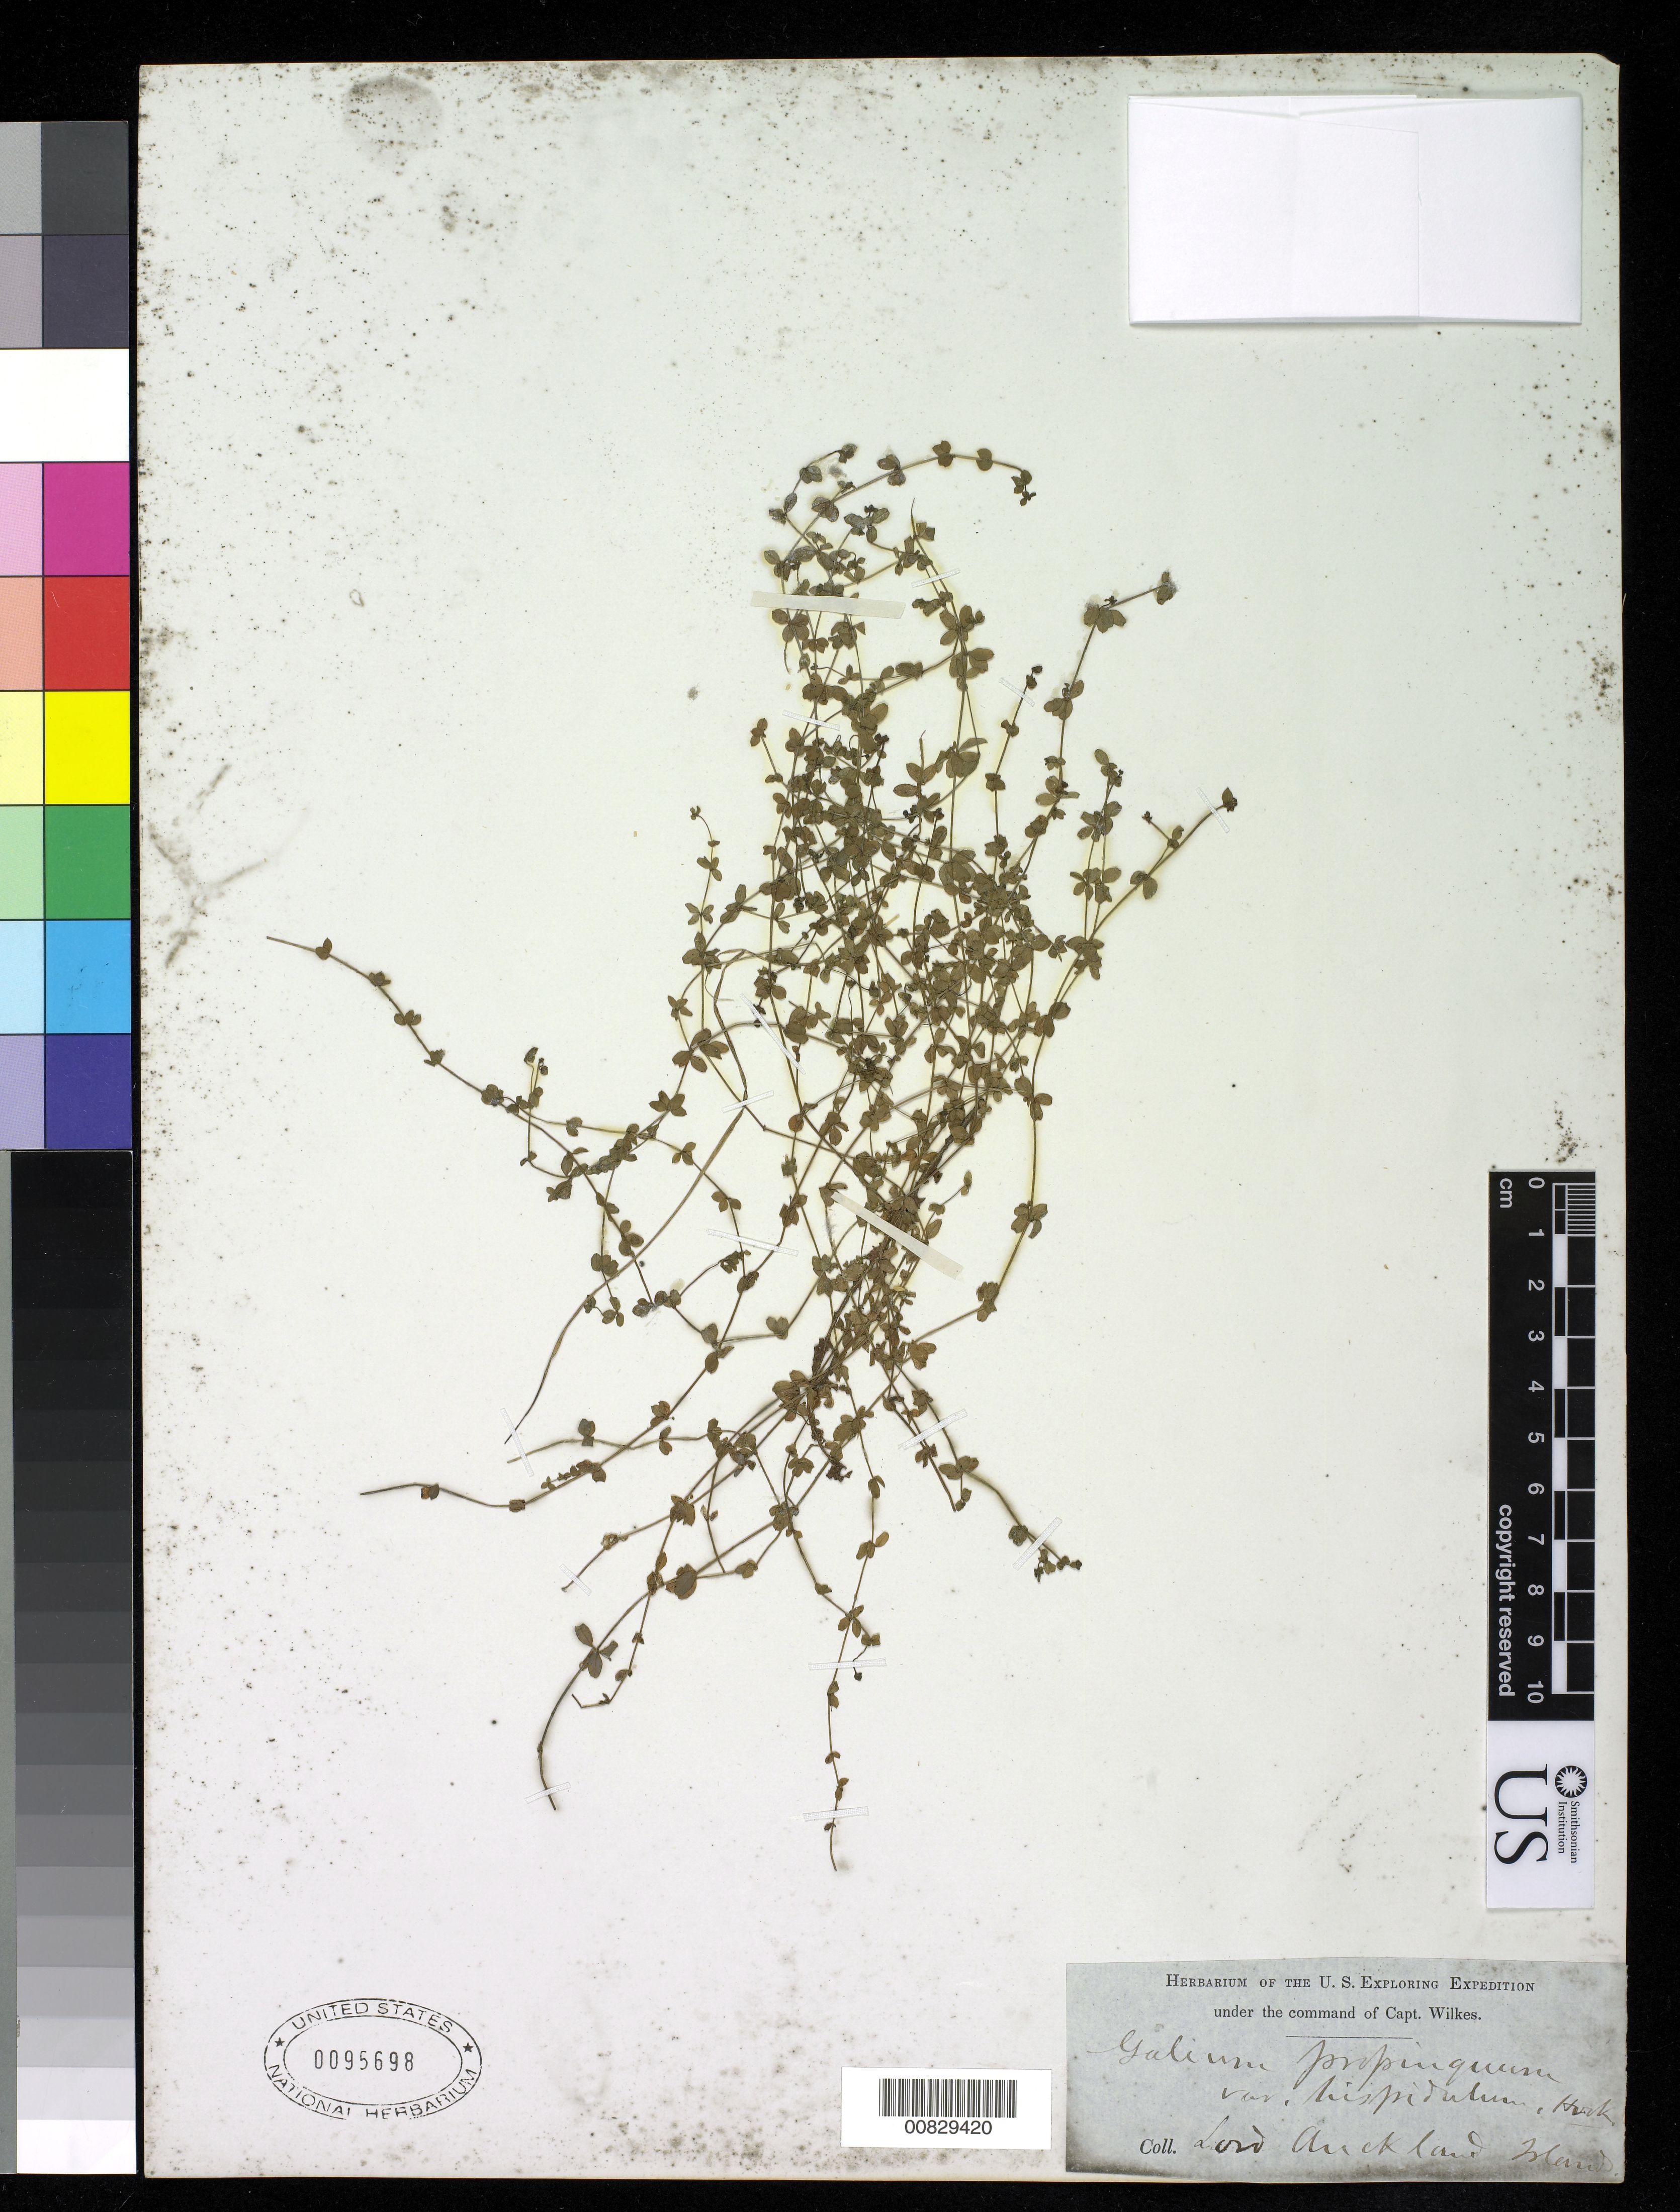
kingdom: Plantae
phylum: Tracheophyta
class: Magnoliopsida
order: Gentianales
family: Rubiaceae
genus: Galium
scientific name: Galium propinquum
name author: A. Cunn.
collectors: Wilkes Explor. Exped.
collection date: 1838/1842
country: New Zealand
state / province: Auckland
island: Auckland Islands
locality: Lord Auckland Islands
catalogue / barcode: US 95698